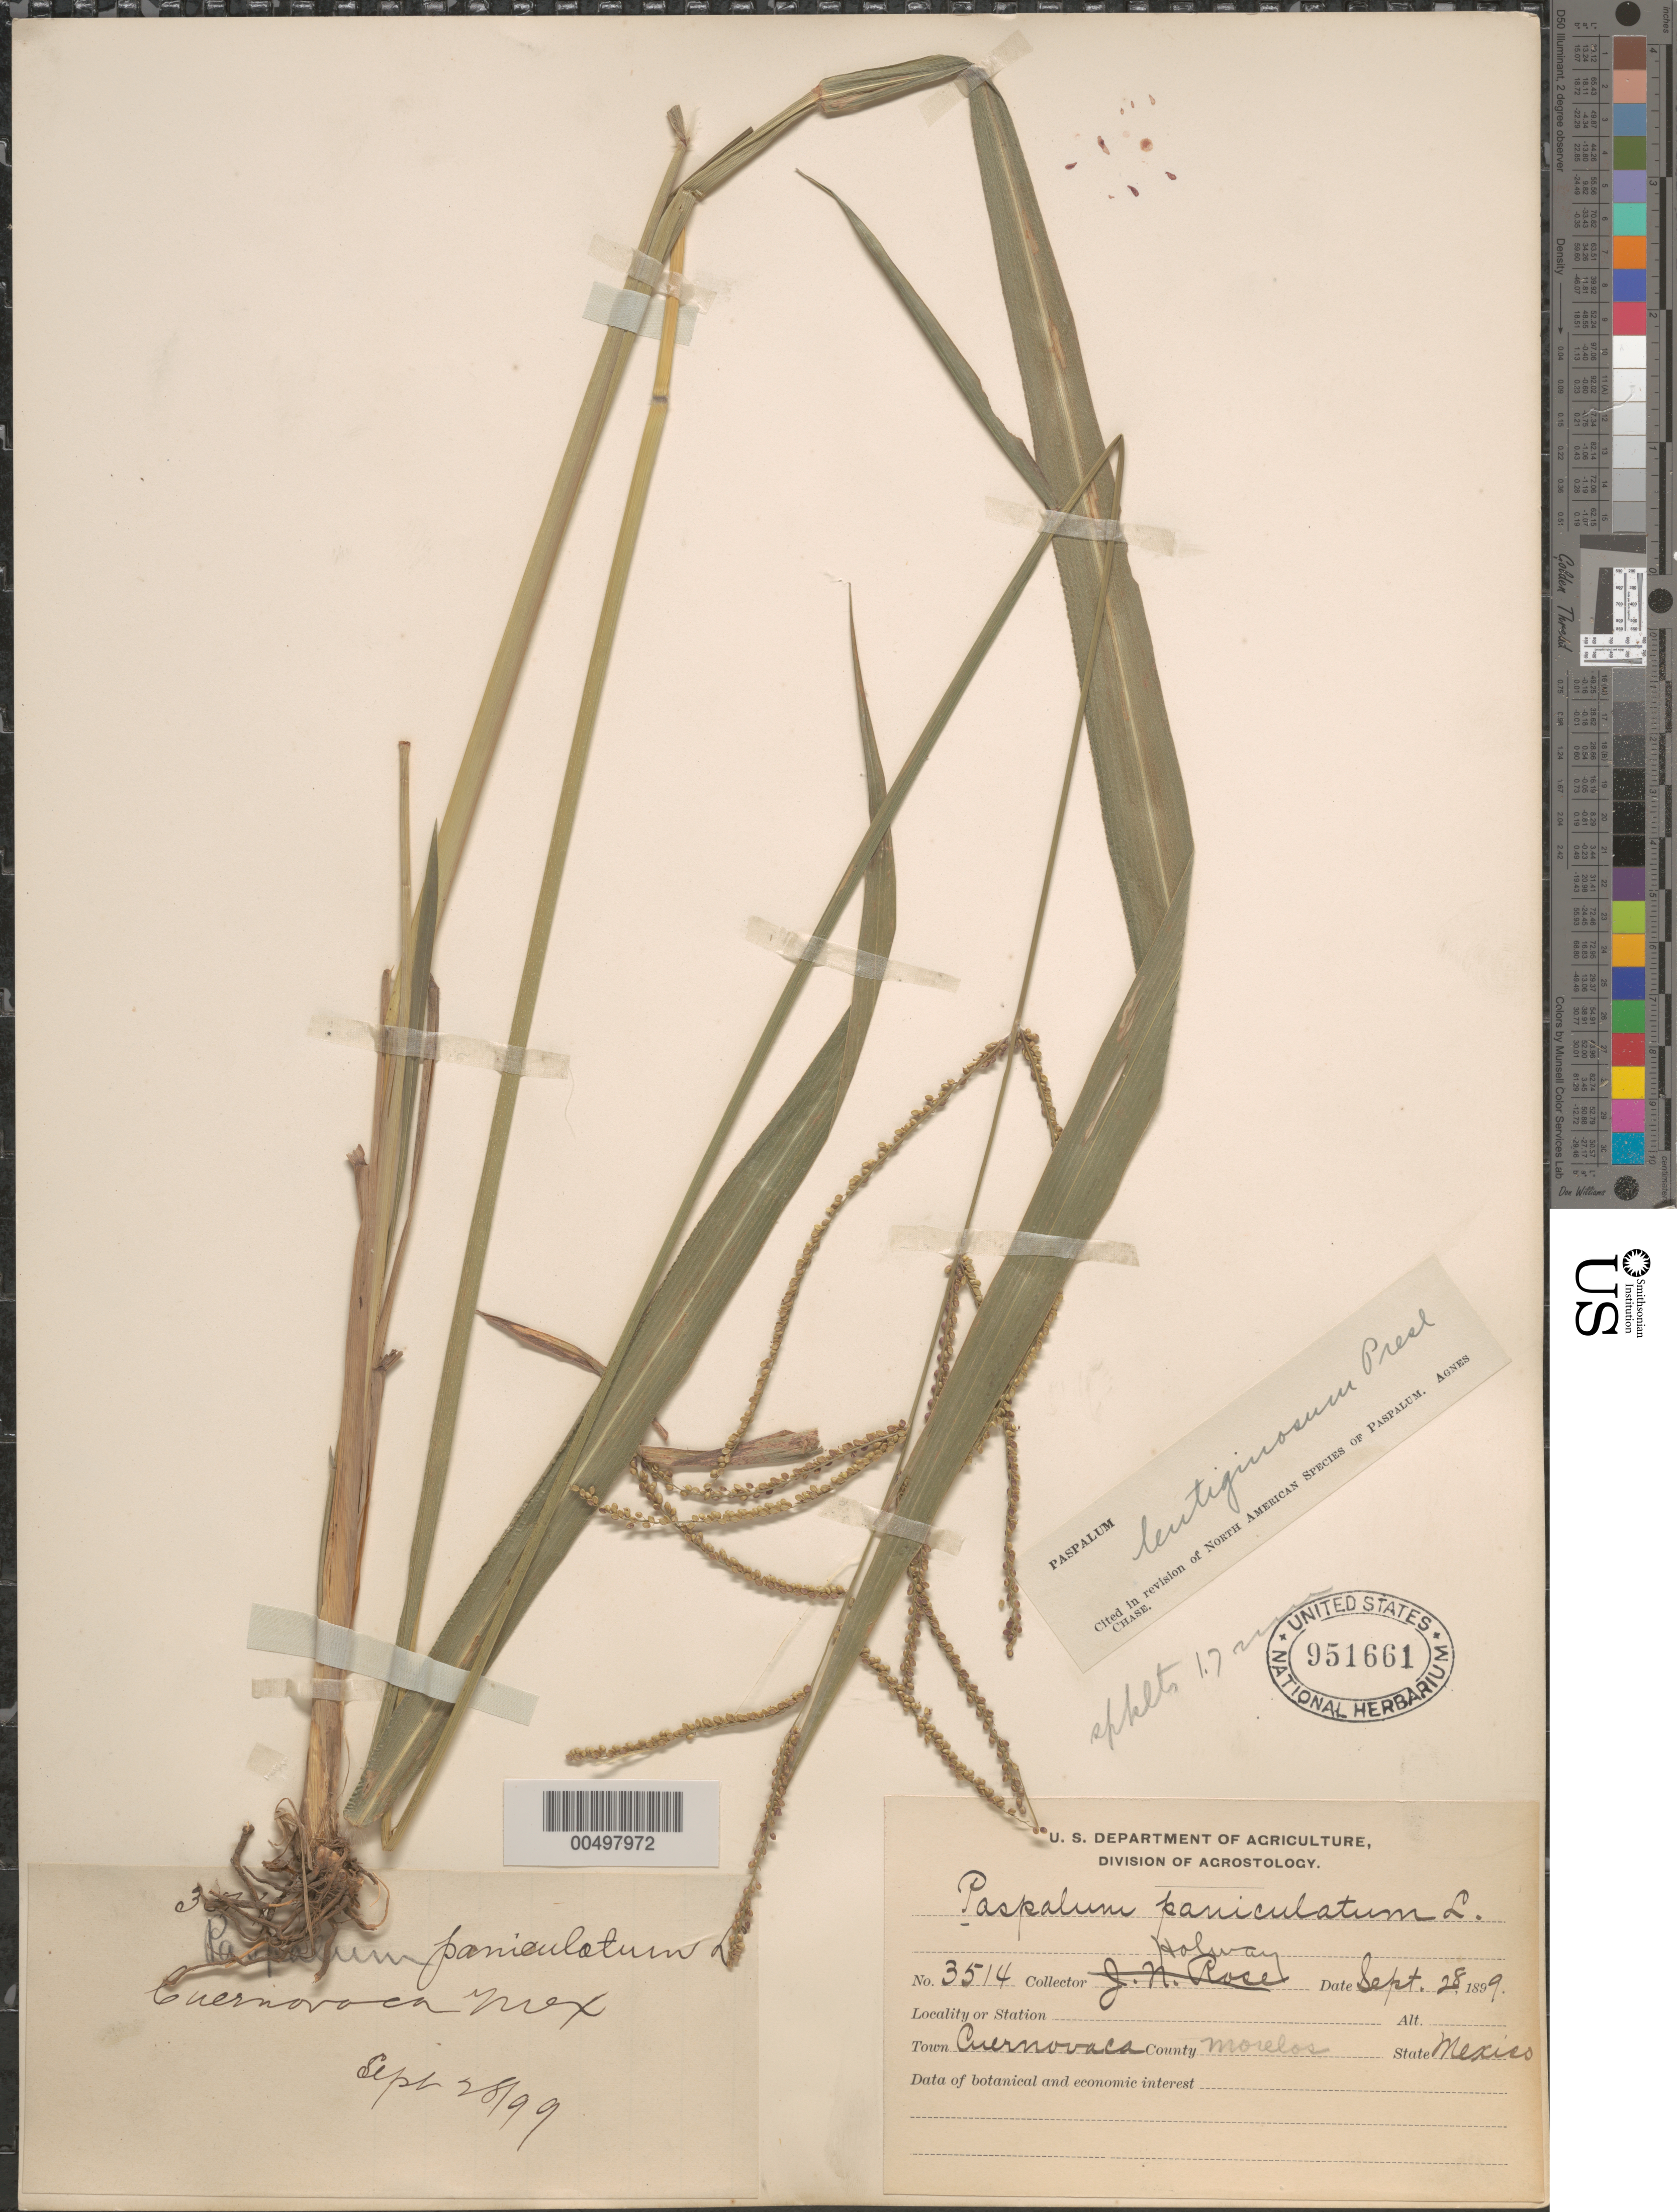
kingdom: Plantae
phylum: Tracheophyta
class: Liliopsida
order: Poales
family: Poaceae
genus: Paspalum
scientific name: Paspalum lentiginosum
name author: J. Presl in C. Presl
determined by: Chase, [M.] Agnes, (US)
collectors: -- Holway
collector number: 3514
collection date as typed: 28 Sep 1899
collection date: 1899-09-28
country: Mexico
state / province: Morelos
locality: Cuernavaca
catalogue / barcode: US 951661